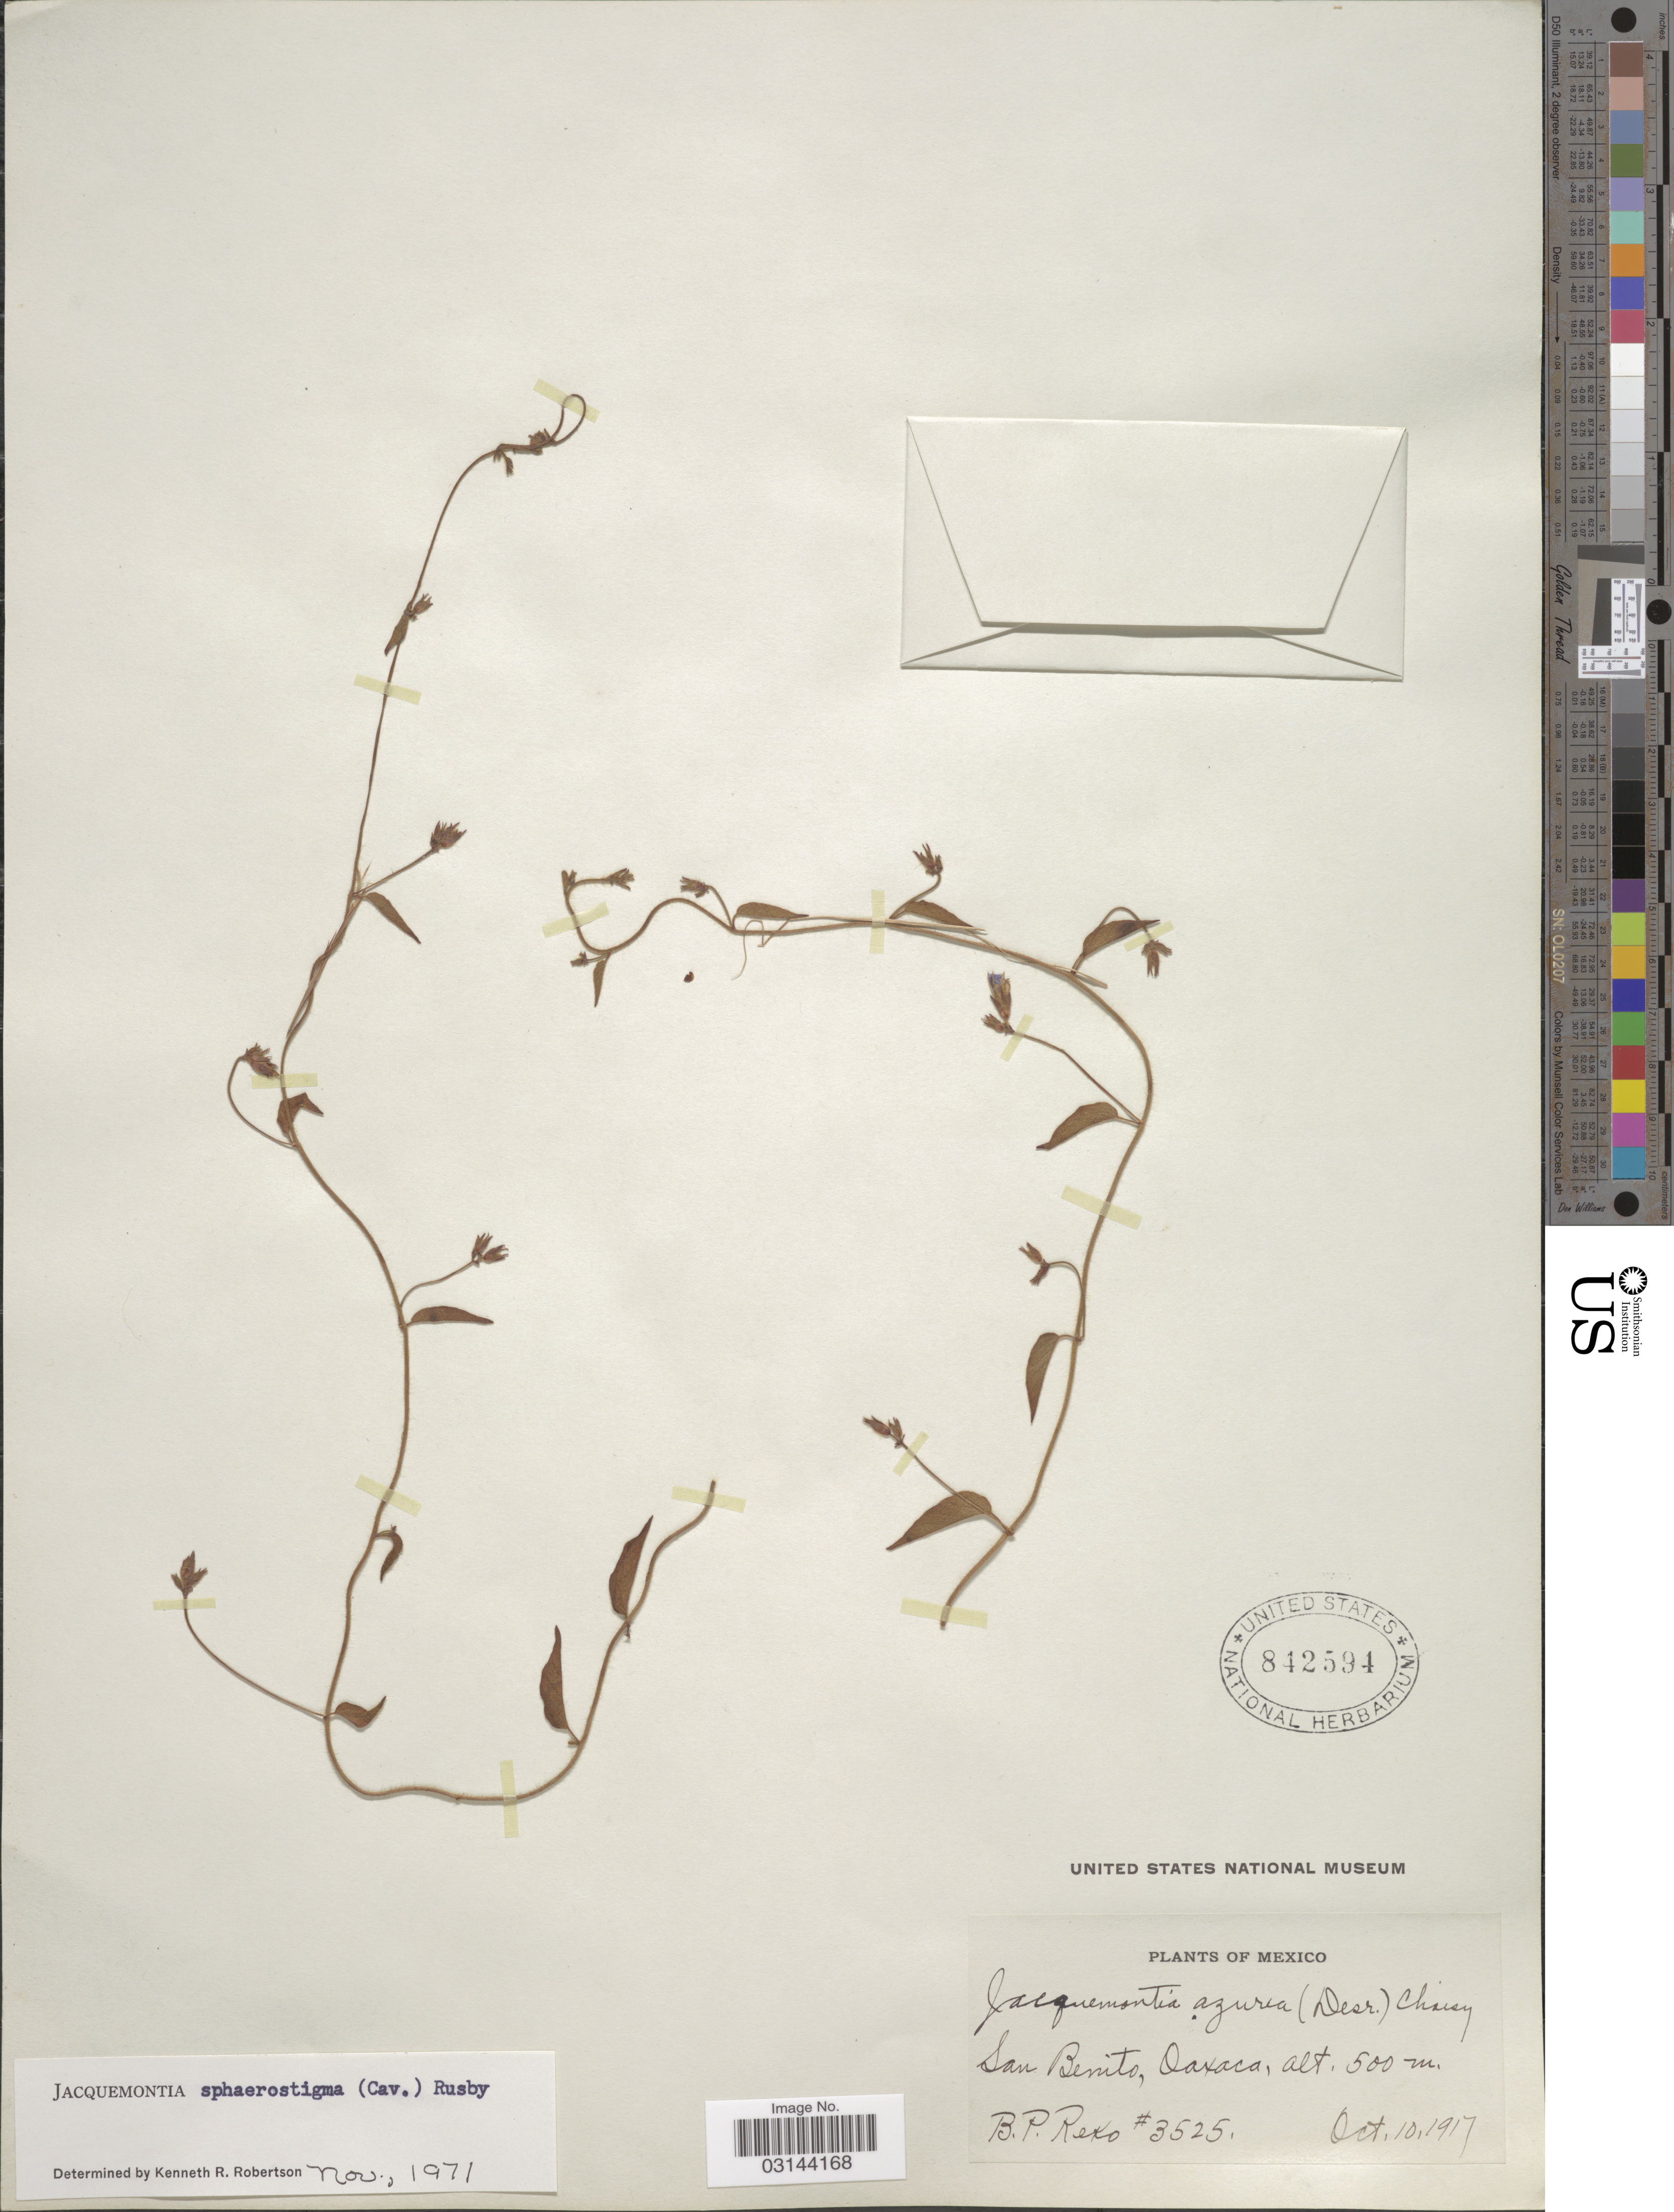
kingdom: Plantae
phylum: Tracheophyta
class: Magnoliopsida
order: Solanales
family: Convolvulaceae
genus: Jacquemontia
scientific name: Jacquemontia sphaerostigma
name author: (Cav.) Rusby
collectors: B. P. Reko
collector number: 3525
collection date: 1917-10-10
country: Mexico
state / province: Oaxaca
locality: San Benito.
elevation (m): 500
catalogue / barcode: US 842594